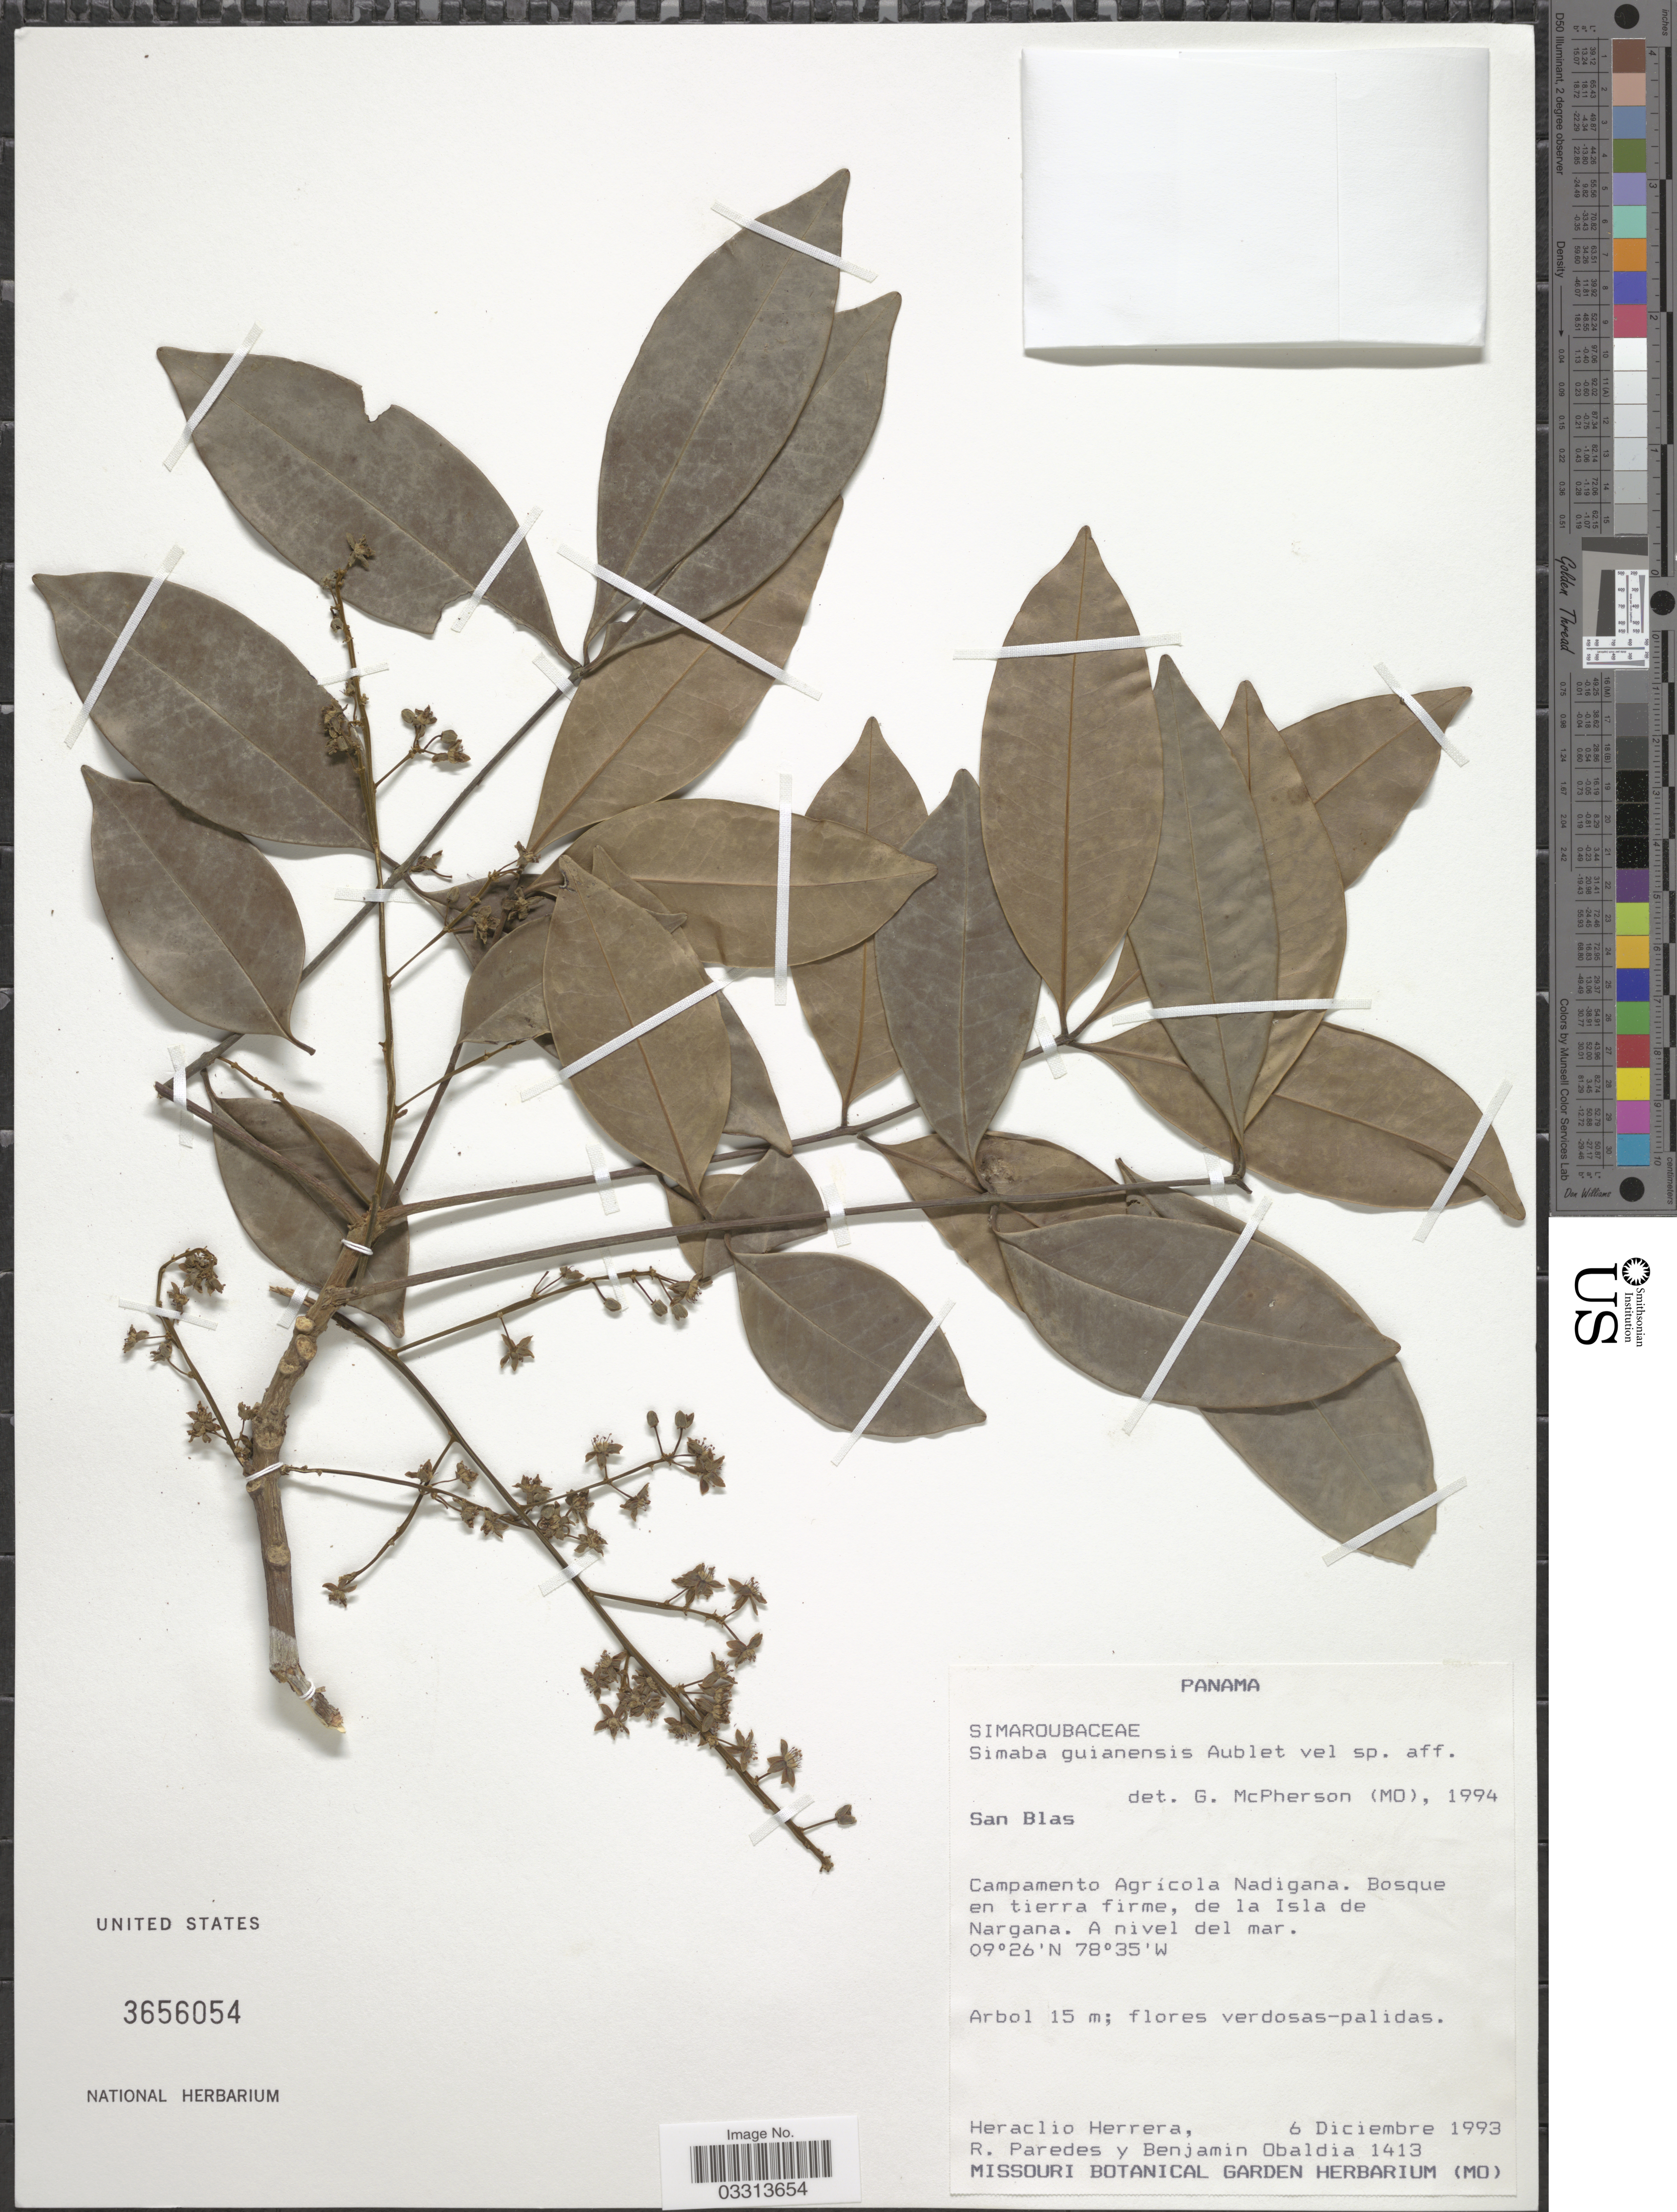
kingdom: Plantae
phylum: Tracheophyta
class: Magnoliopsida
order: Sapindales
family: Simaroubaceae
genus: Simaba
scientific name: Simaba guianensis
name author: Aubl.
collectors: H. Herrera, R. Paredes & B. Obaldia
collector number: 1413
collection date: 1993-12-06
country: Panama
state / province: Kuna Yala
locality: San Blas, Campamento Agrícola Nadigana. Bosque en tierra firme, de la Isla de Nargana.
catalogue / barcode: US 3656054